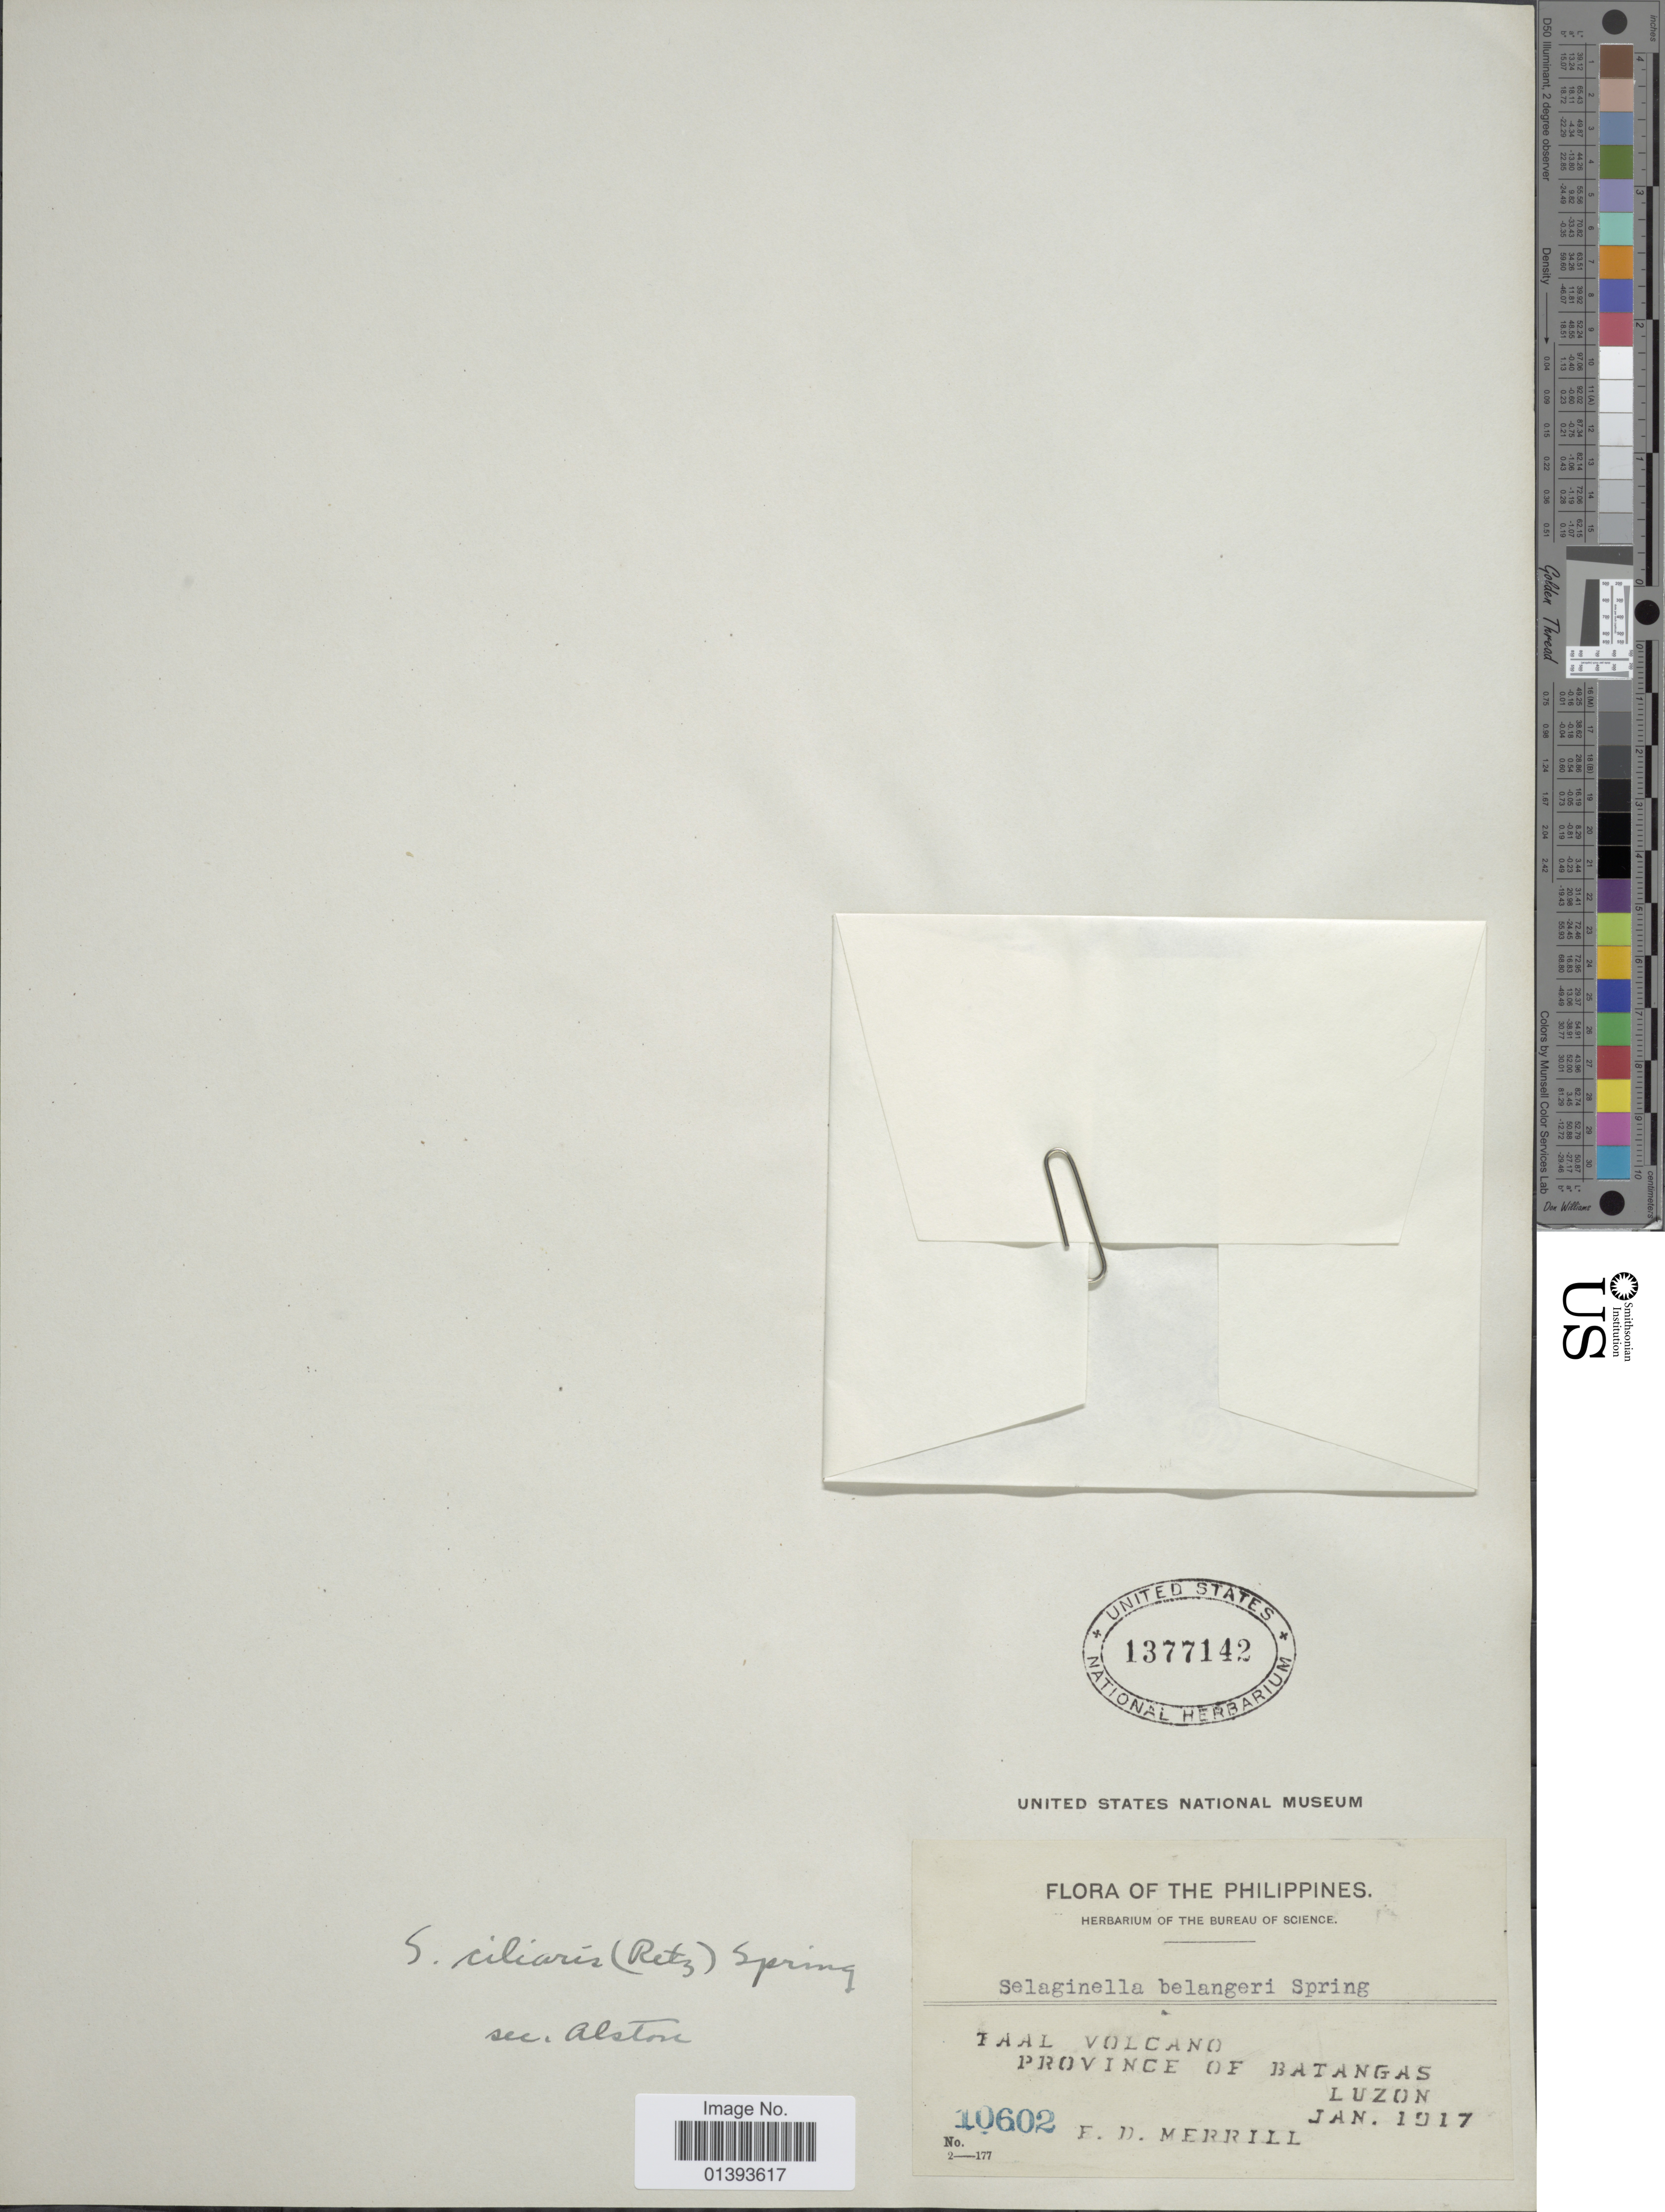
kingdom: Plantae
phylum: Tracheophyta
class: Lycopodiopsida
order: Selaginellales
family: Selaginellaceae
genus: Selaginella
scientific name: Selaginella ciliaris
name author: (Retz.) Spring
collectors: E. D. Merrill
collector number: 10602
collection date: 1917-01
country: Philippines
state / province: Central Luzon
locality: Taal volcano, province of Batangas, Luzon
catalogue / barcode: US 1377142